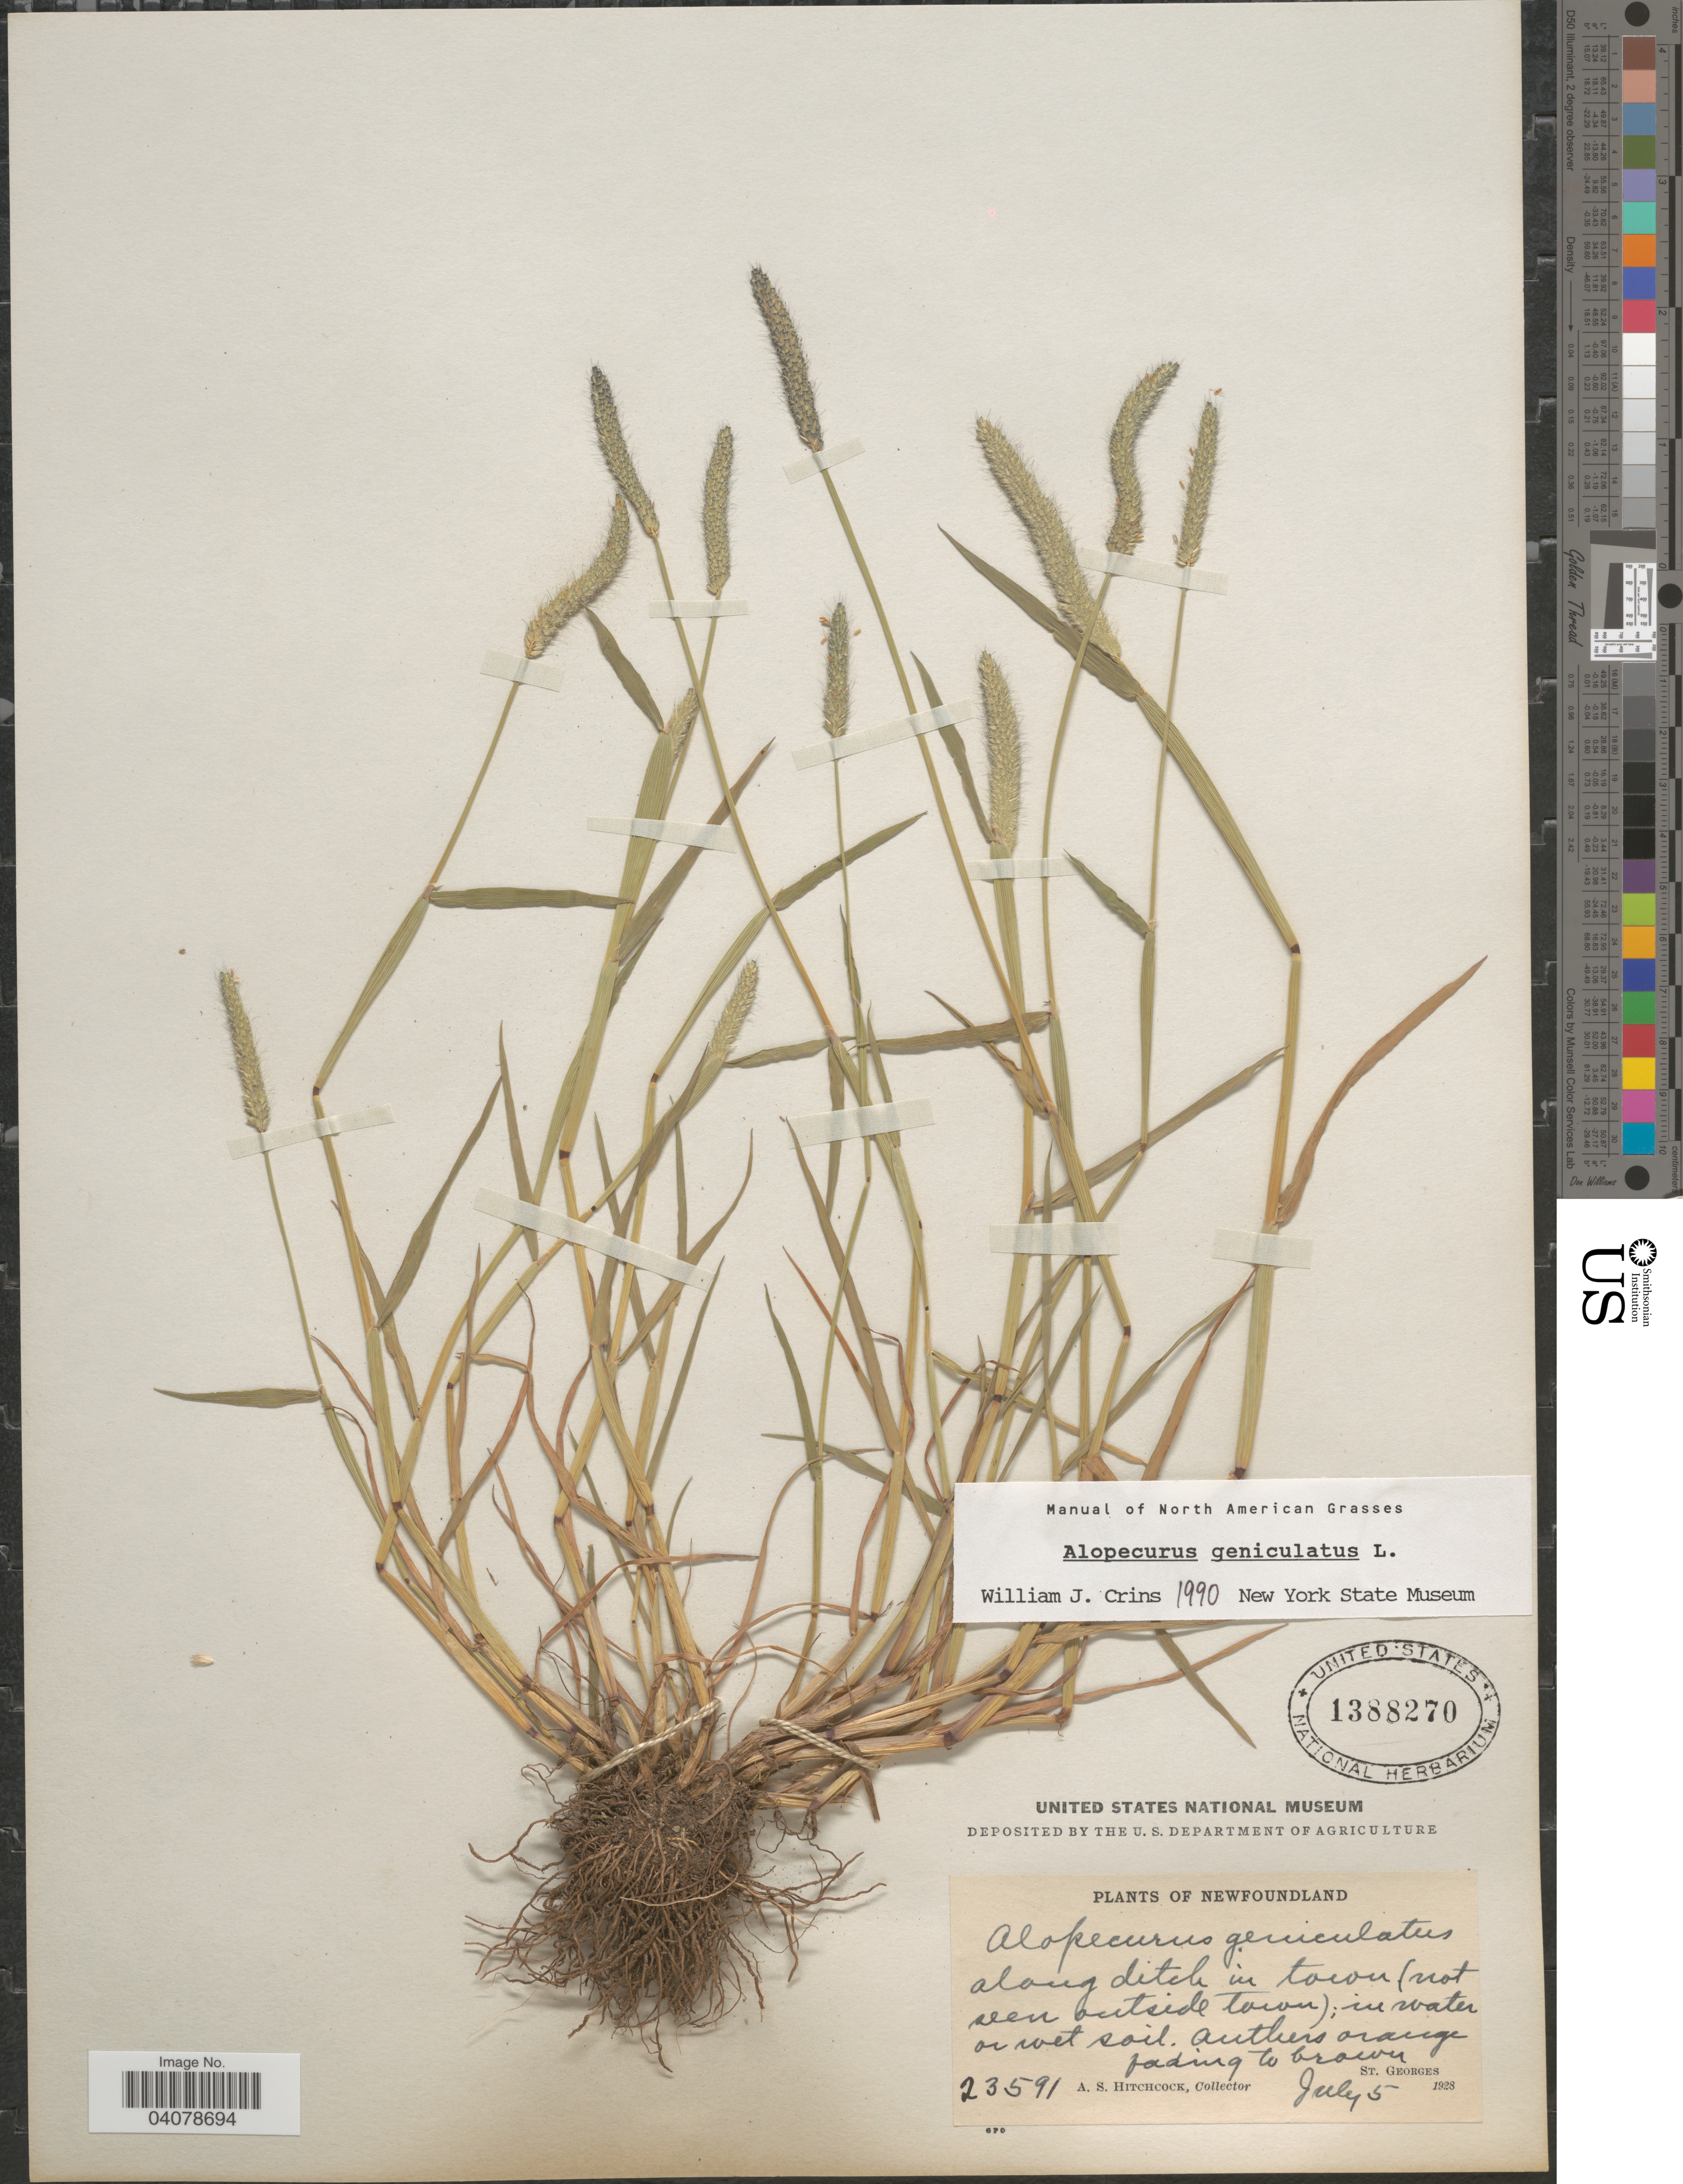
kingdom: Plantae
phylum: Tracheophyta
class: Liliopsida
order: Poales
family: Poaceae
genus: Alopecurus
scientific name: Alopecurus geniculatus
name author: L.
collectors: A. S. Hitchcock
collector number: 23591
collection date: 1928-07-05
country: Canada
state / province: Newfoundland and Labrador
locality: St. Georges.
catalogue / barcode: US 1388270